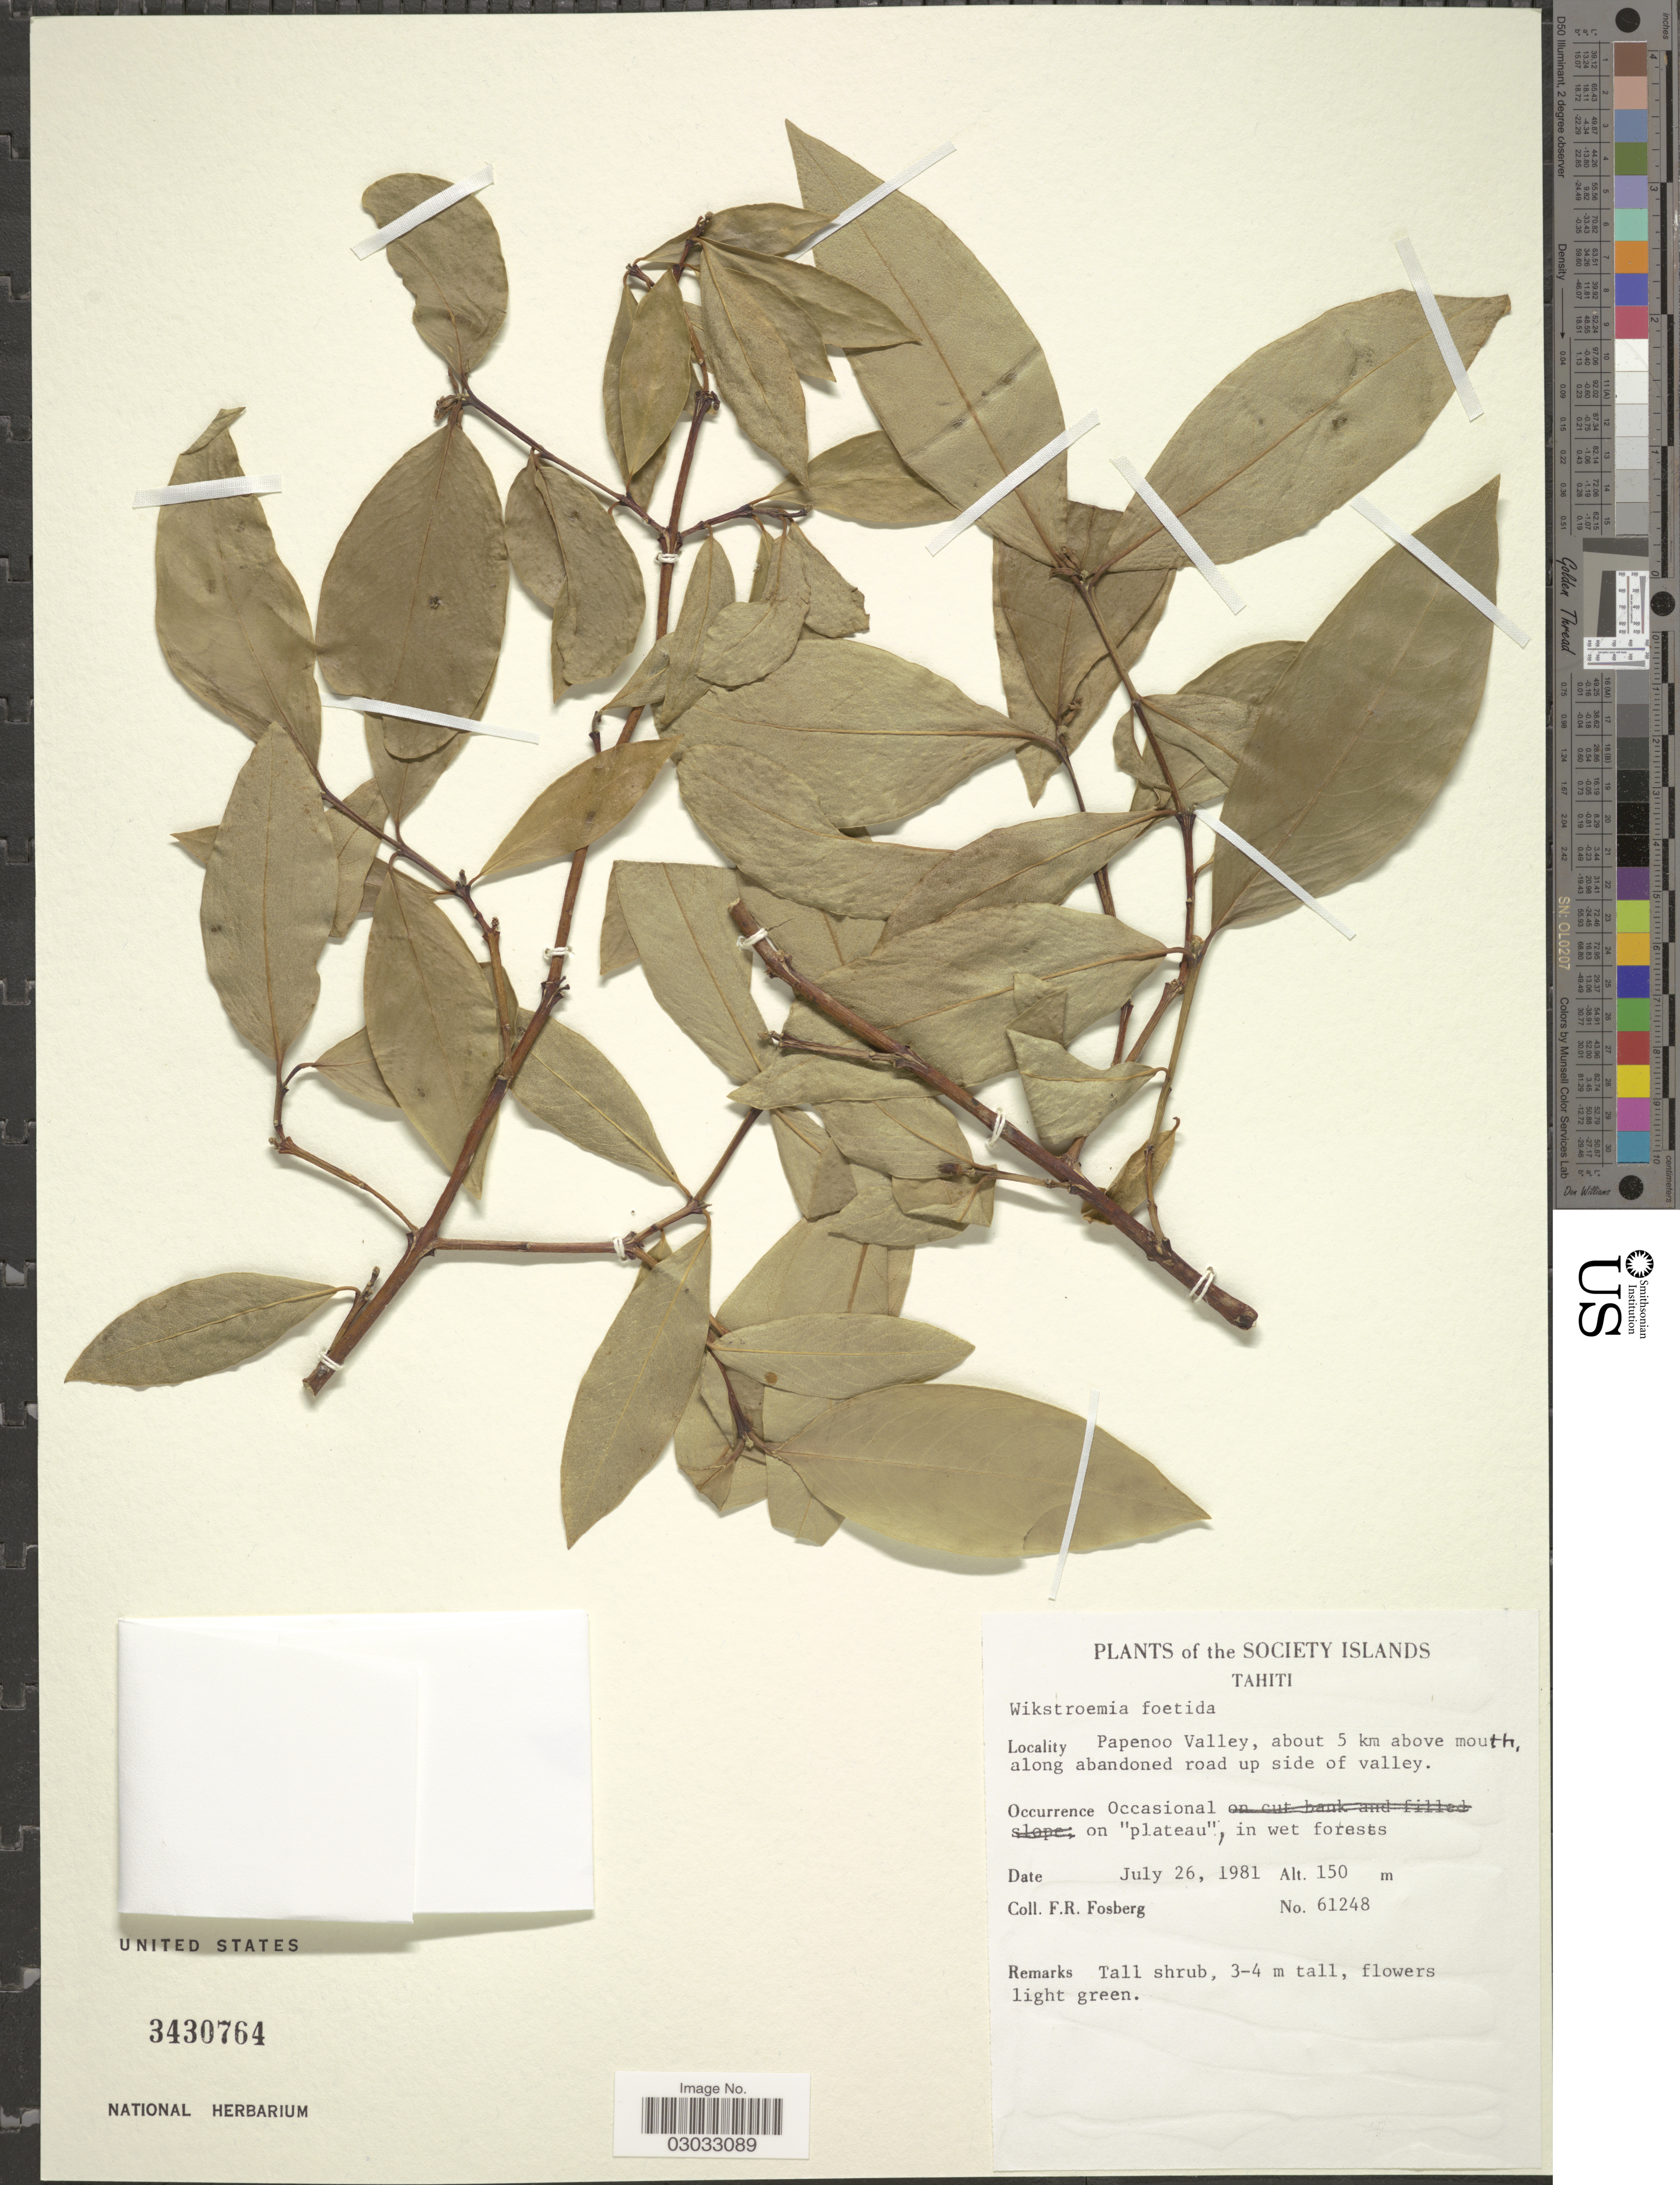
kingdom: Plantae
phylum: Tracheophyta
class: Magnoliopsida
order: Malvales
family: Thymelaeaceae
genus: Wikstroemia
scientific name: Wikstroemia coriacea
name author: Seem.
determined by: Wagner, W. L., (BOT), Smithsonian Institution - National Museum of Natural History (UNITED STATES)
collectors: F. R. Fosberg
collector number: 61248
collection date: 1981-07-26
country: French Polynesia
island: Tahiti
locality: Society Islands, Tahiti, Papenoo Valley, about 5 km above mouth, along abandoned road up side of valley.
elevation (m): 150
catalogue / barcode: US 3430764